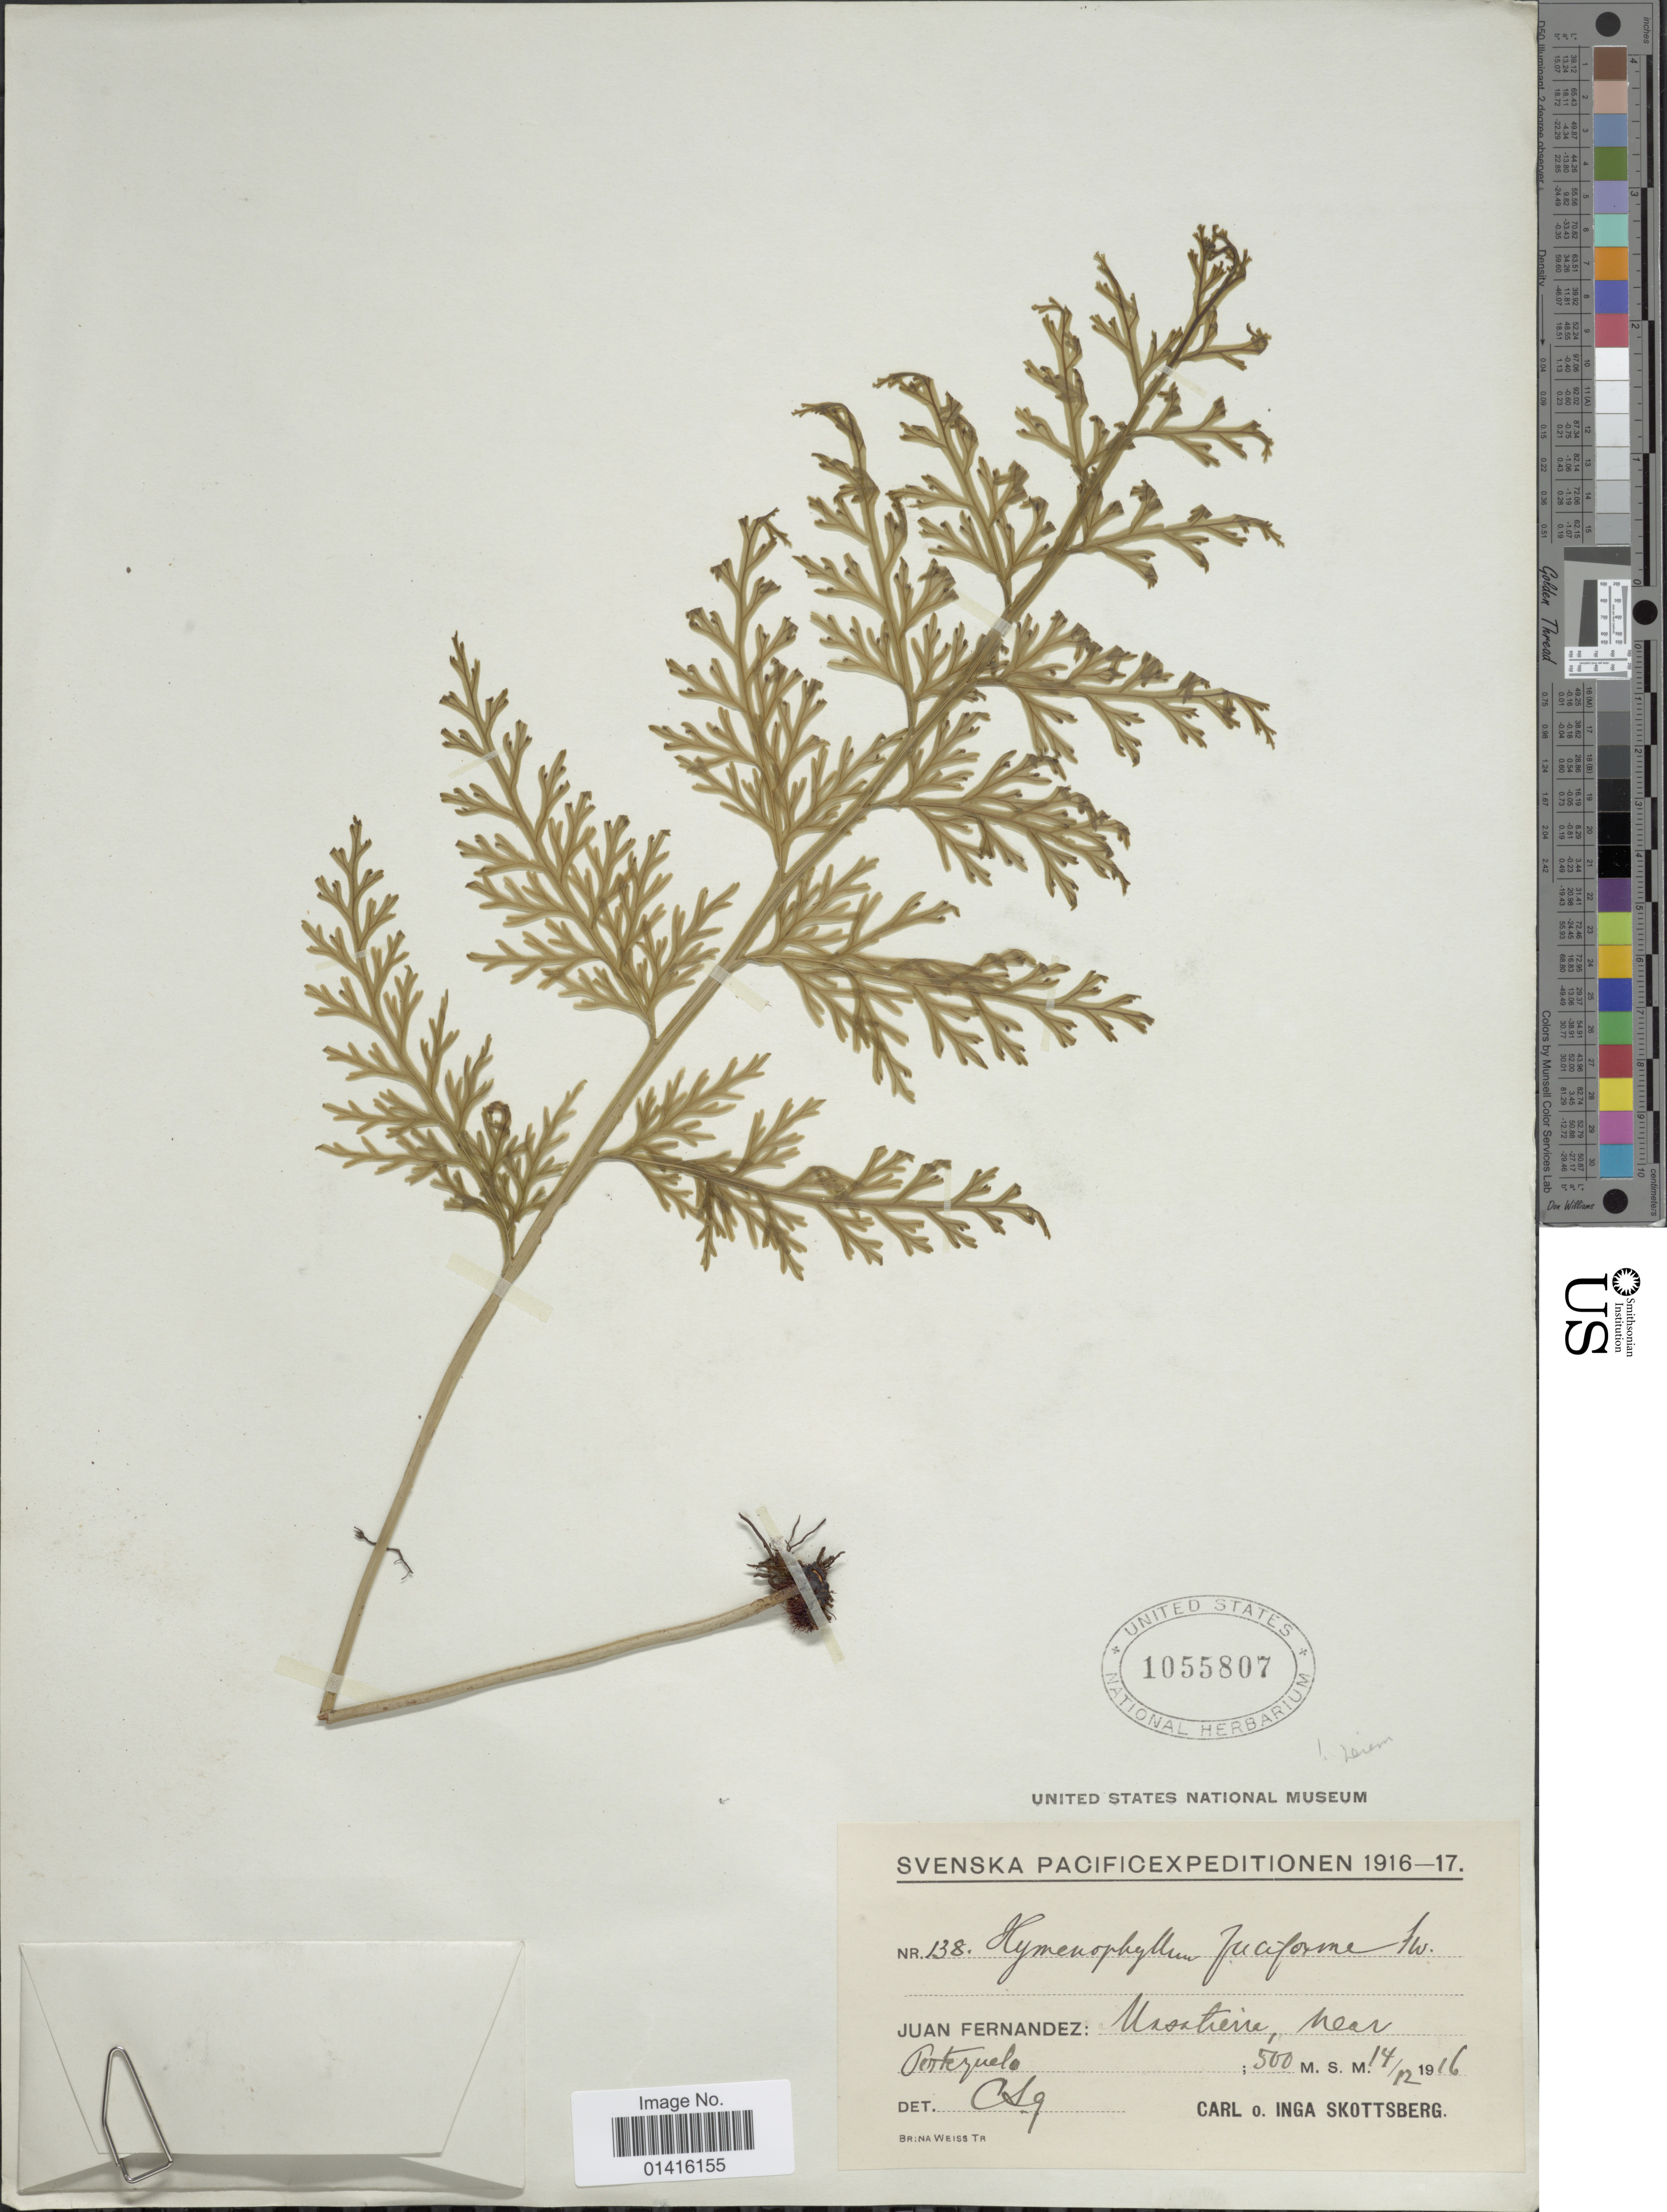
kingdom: Plantae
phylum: Tracheophyta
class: Polypodiopsida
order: Hymenophyllales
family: Hymenophyllaceae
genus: Hymenophyllum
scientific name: Hymenophyllum fuciforme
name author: Sw.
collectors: C. Skottsberg & I. Skottsberg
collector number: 138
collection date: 1916-12-14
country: Chile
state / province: Valparaíso (V)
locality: Juan Fernandez: Masatierra, near Portezuelo.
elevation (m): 500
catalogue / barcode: US 1055807